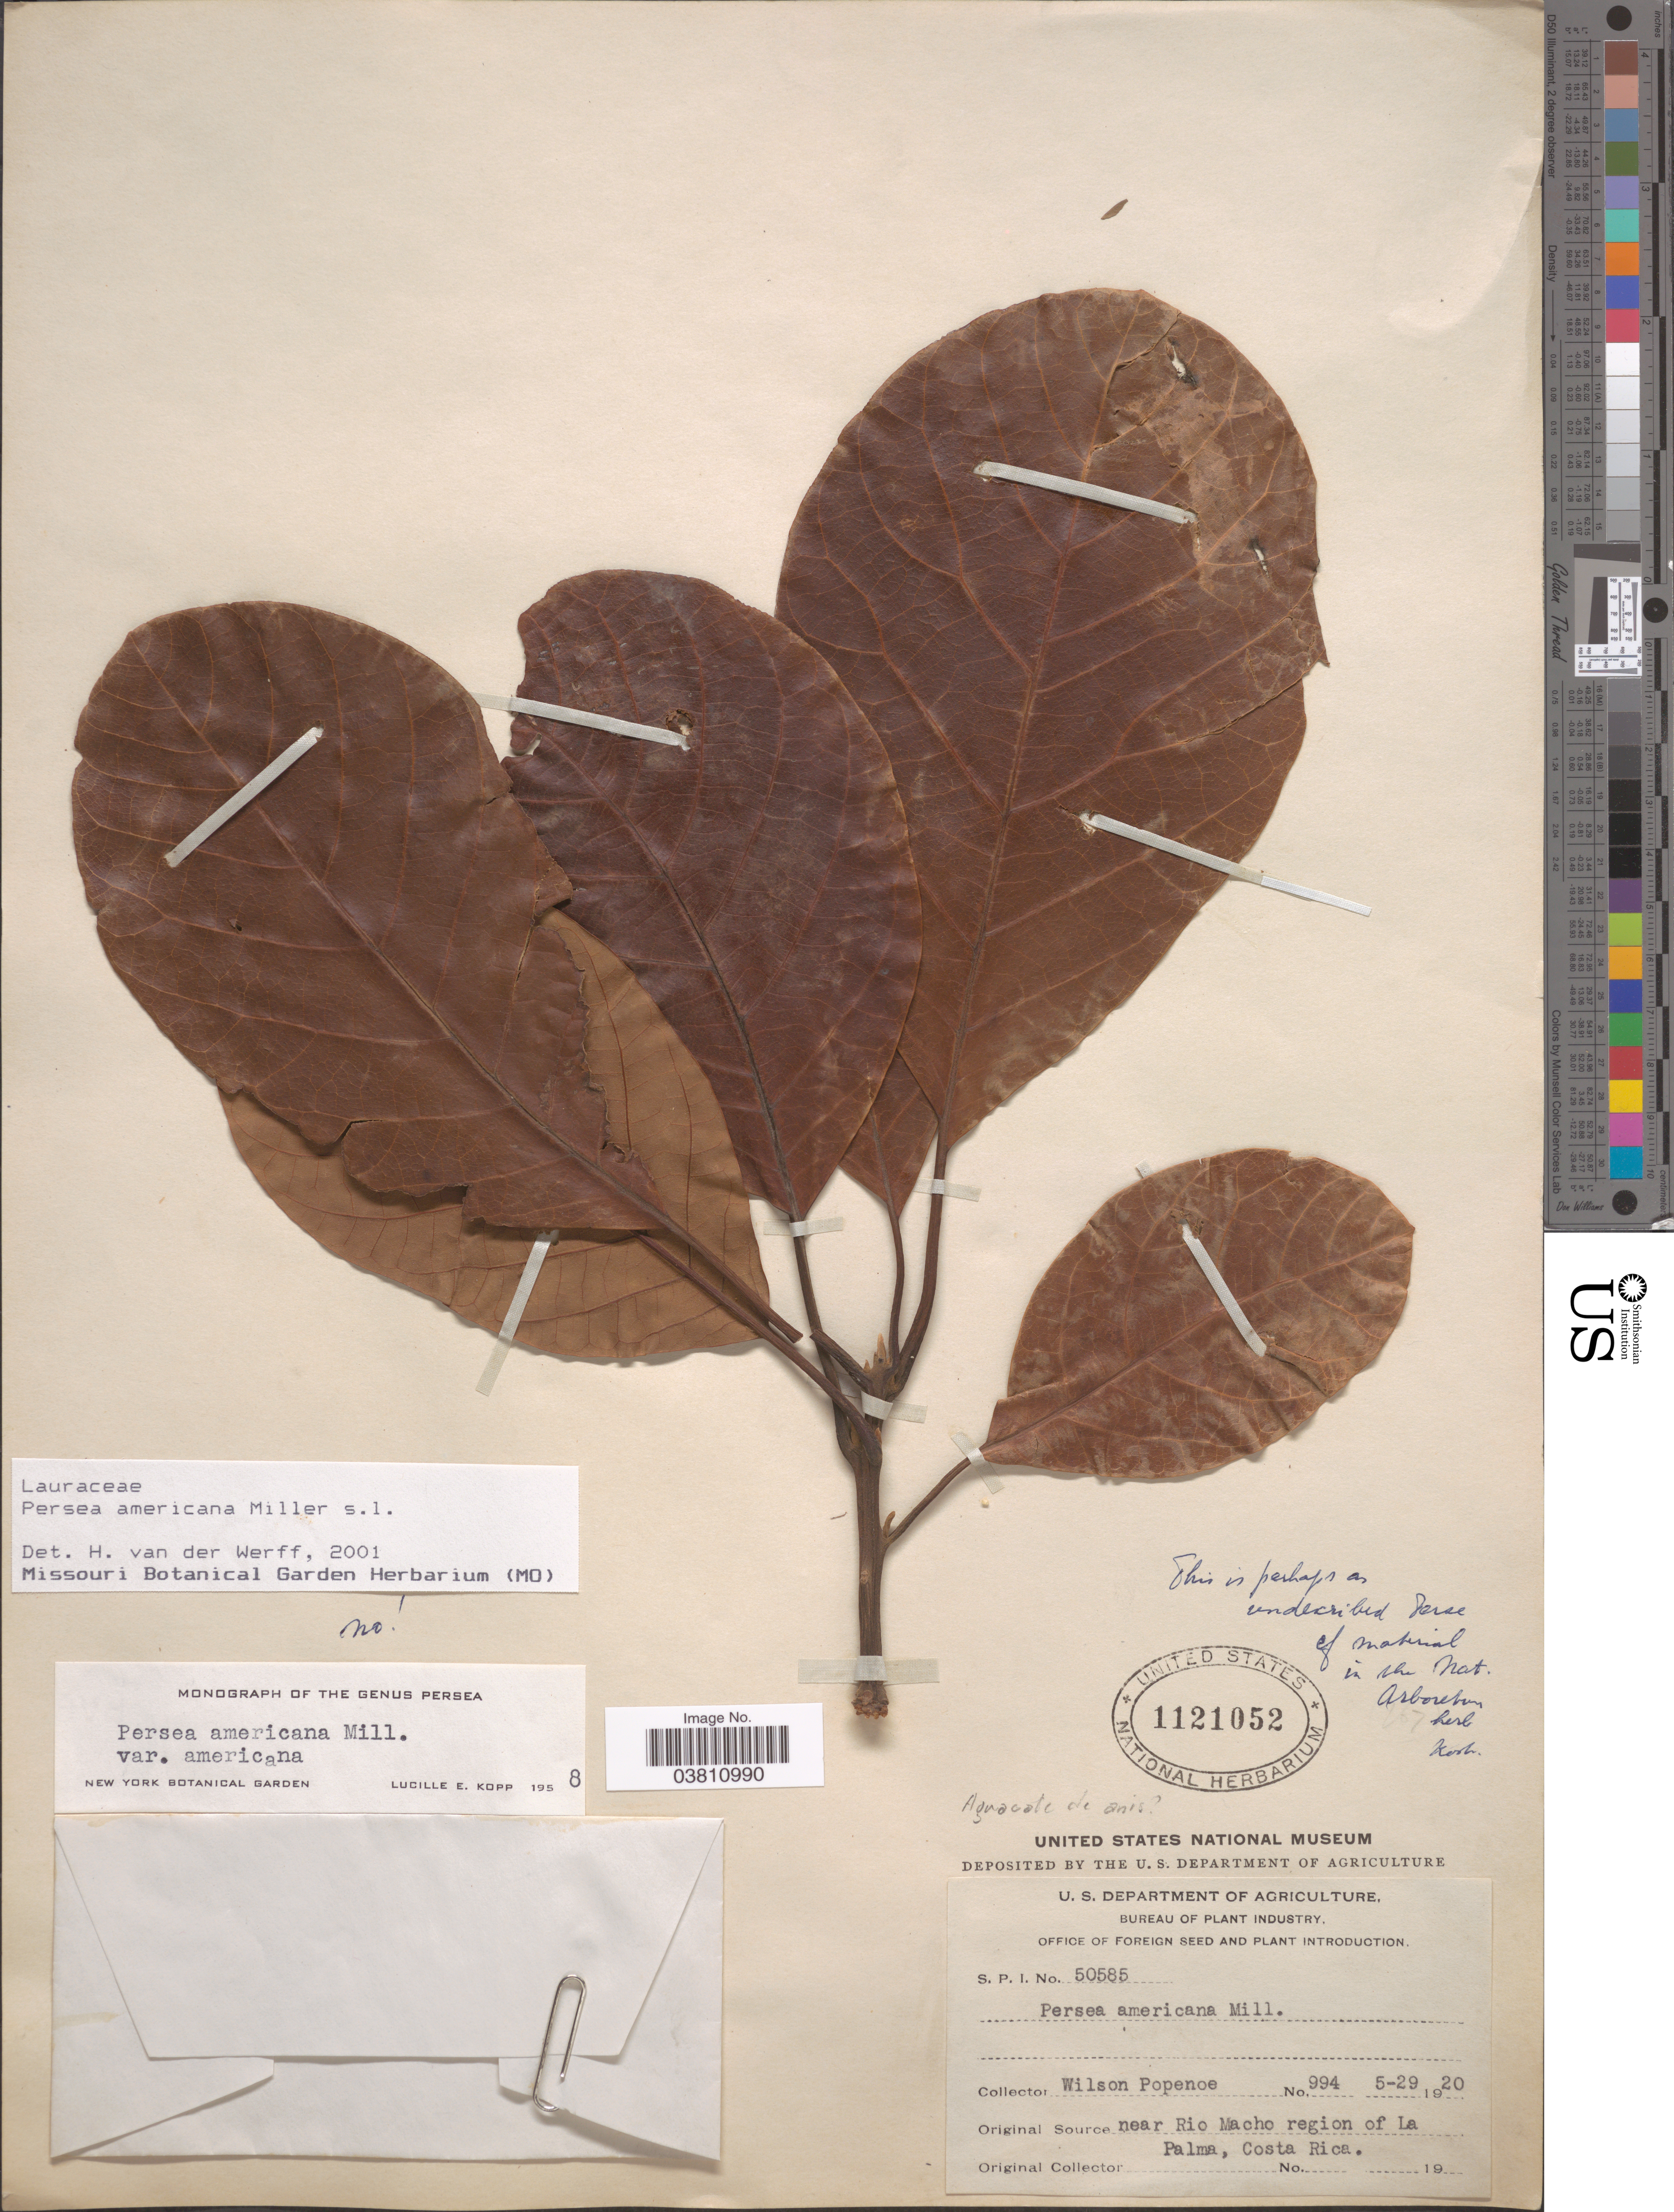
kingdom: Plantae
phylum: Tracheophyta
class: Magnoliopsida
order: Laurales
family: Lauraceae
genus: Persea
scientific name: Persea americana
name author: Mill.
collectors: F. Popenoe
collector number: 994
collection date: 1920-05-29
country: Costa Rica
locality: Near Rio Macho region of La Palma.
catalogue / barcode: US 1121052